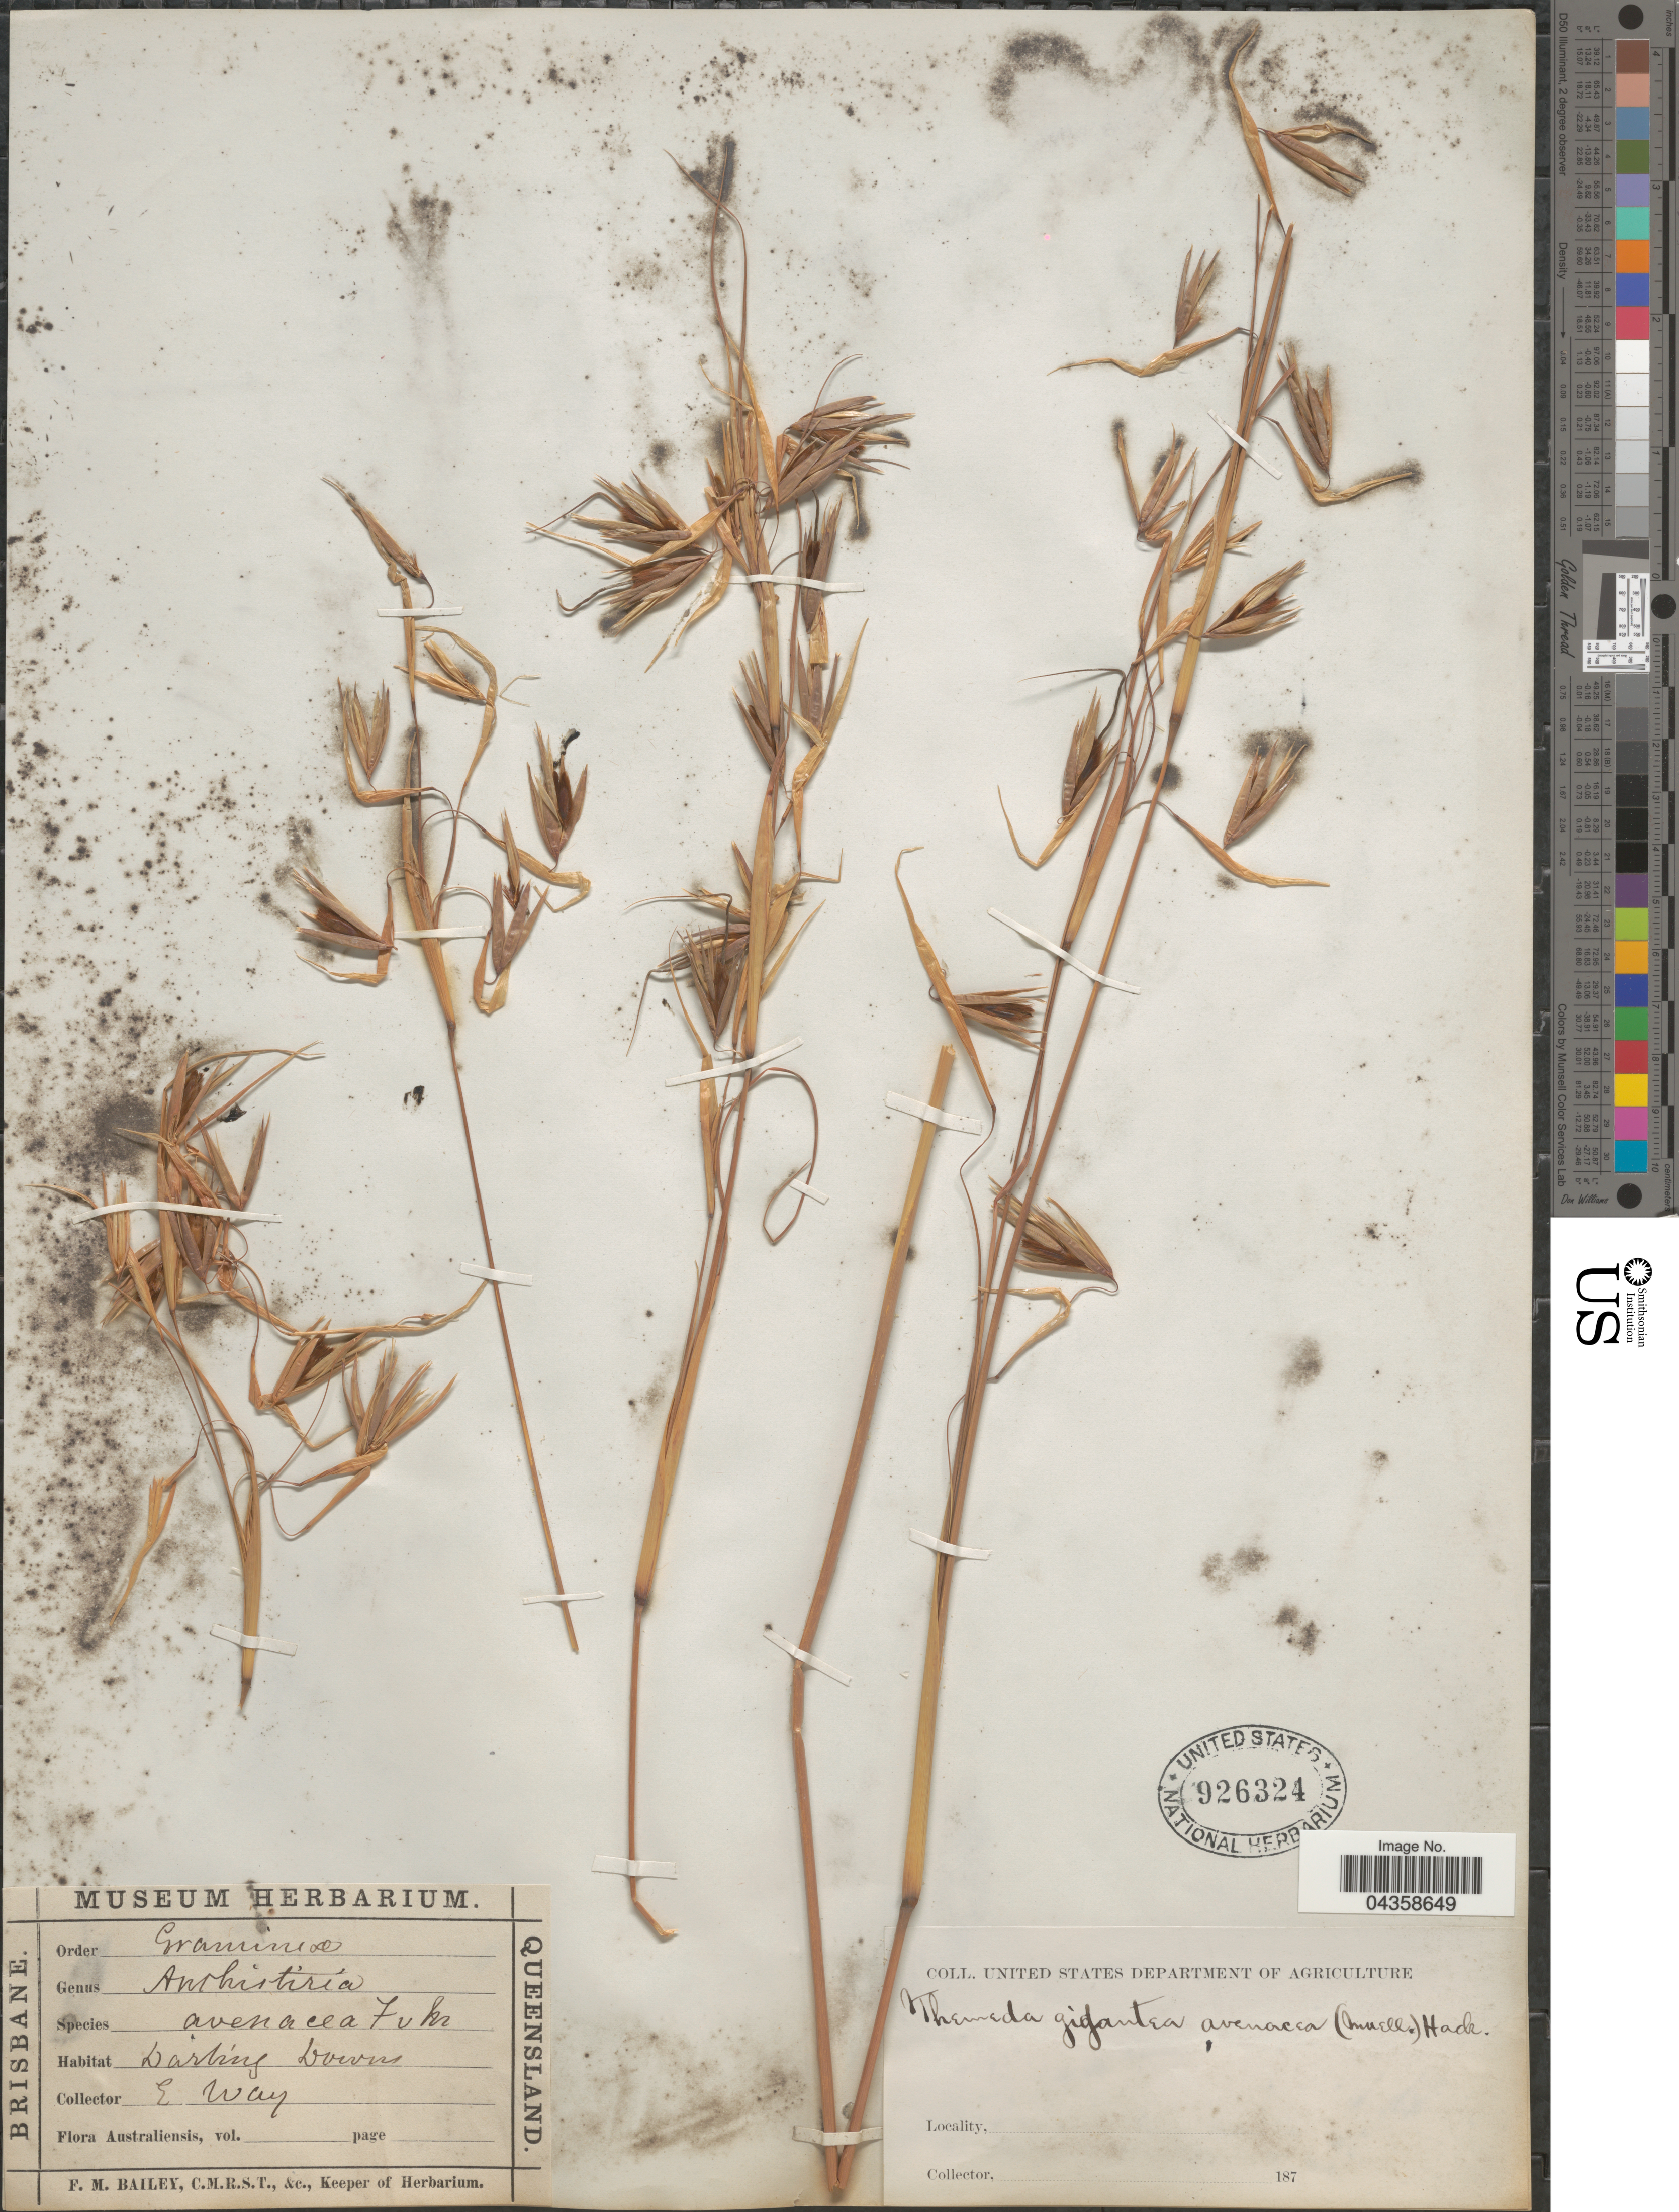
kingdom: Plantae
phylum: Tracheophyta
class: Liliopsida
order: Poales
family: Poaceae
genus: Themeda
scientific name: Themeda avenacea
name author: (F. Muell.) Durand & B.D. Jacks.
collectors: E. Way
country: Australia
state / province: Queensland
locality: Darling Downs.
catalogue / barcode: US 926324